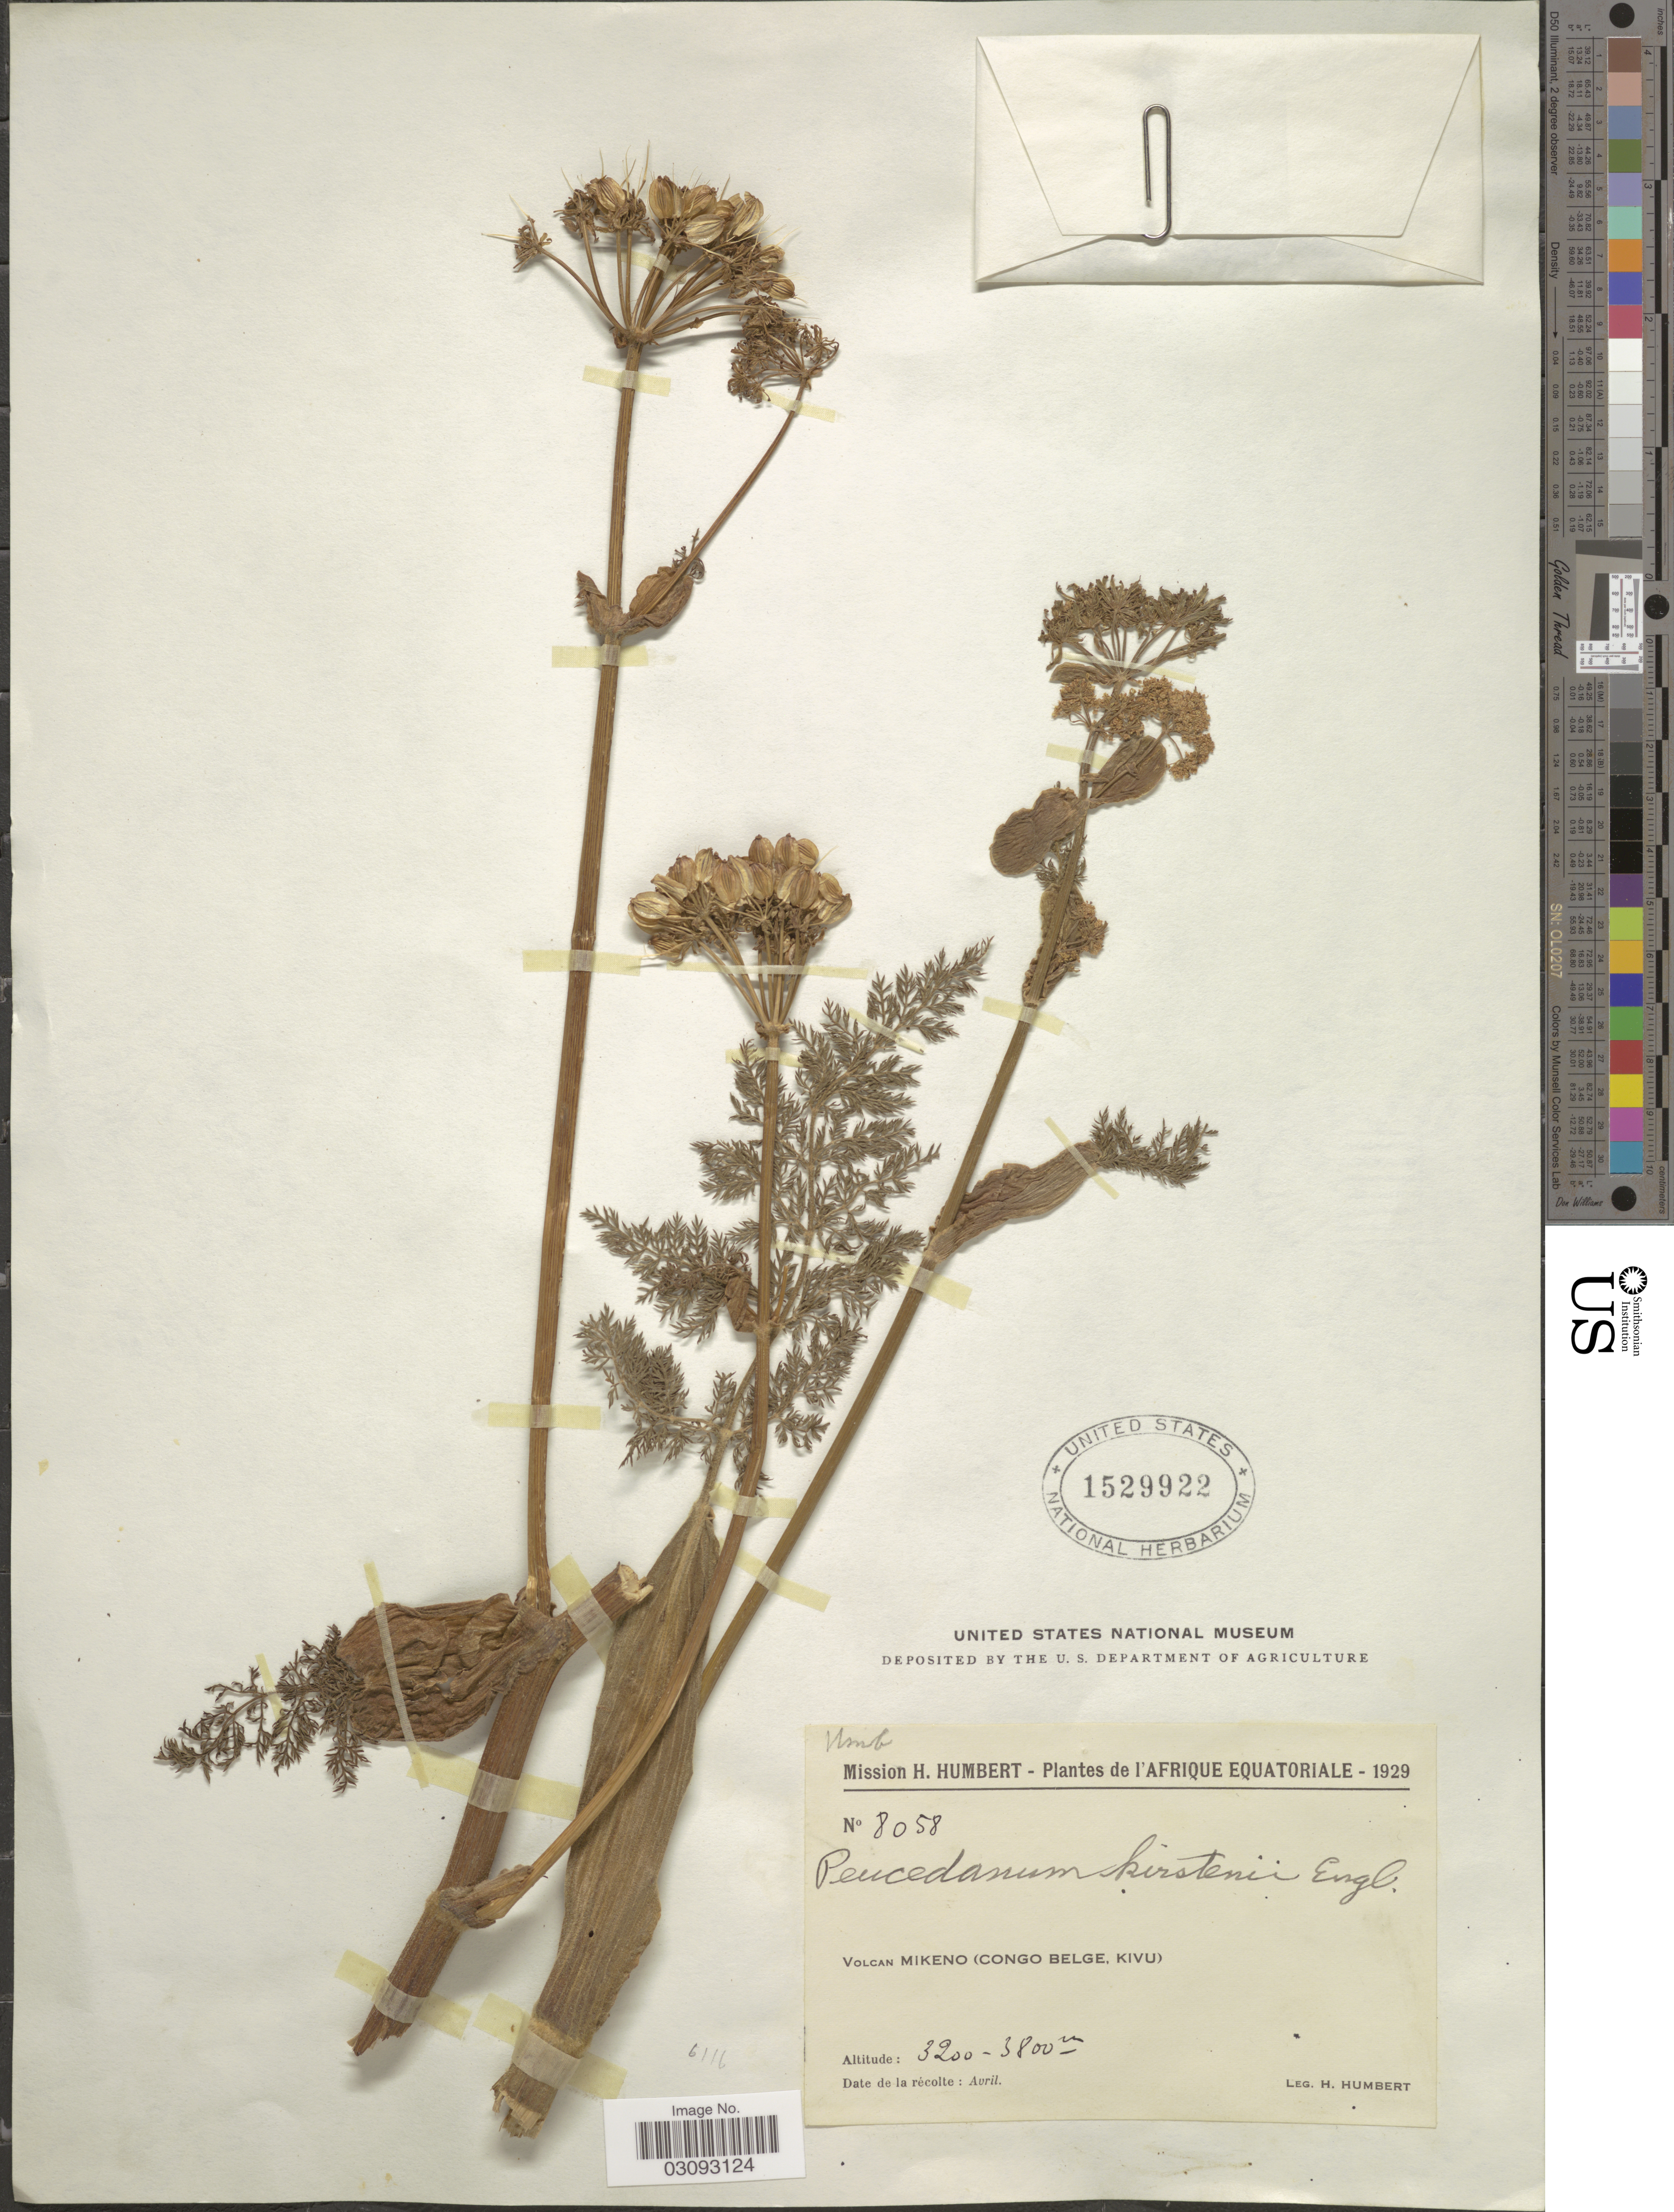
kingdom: Plantae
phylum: Tracheophyta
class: Magnoliopsida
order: Apiales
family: Apiaceae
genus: Peucedanum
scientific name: Peucedanum kerstenii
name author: Engl.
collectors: H. Humbert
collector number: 8058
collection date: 1929-04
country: Congo, Democratic Republic of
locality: Afrique Equatoriale. Volcan Mikeno (Congo Belge, Kivu).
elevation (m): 3200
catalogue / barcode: US 1529922